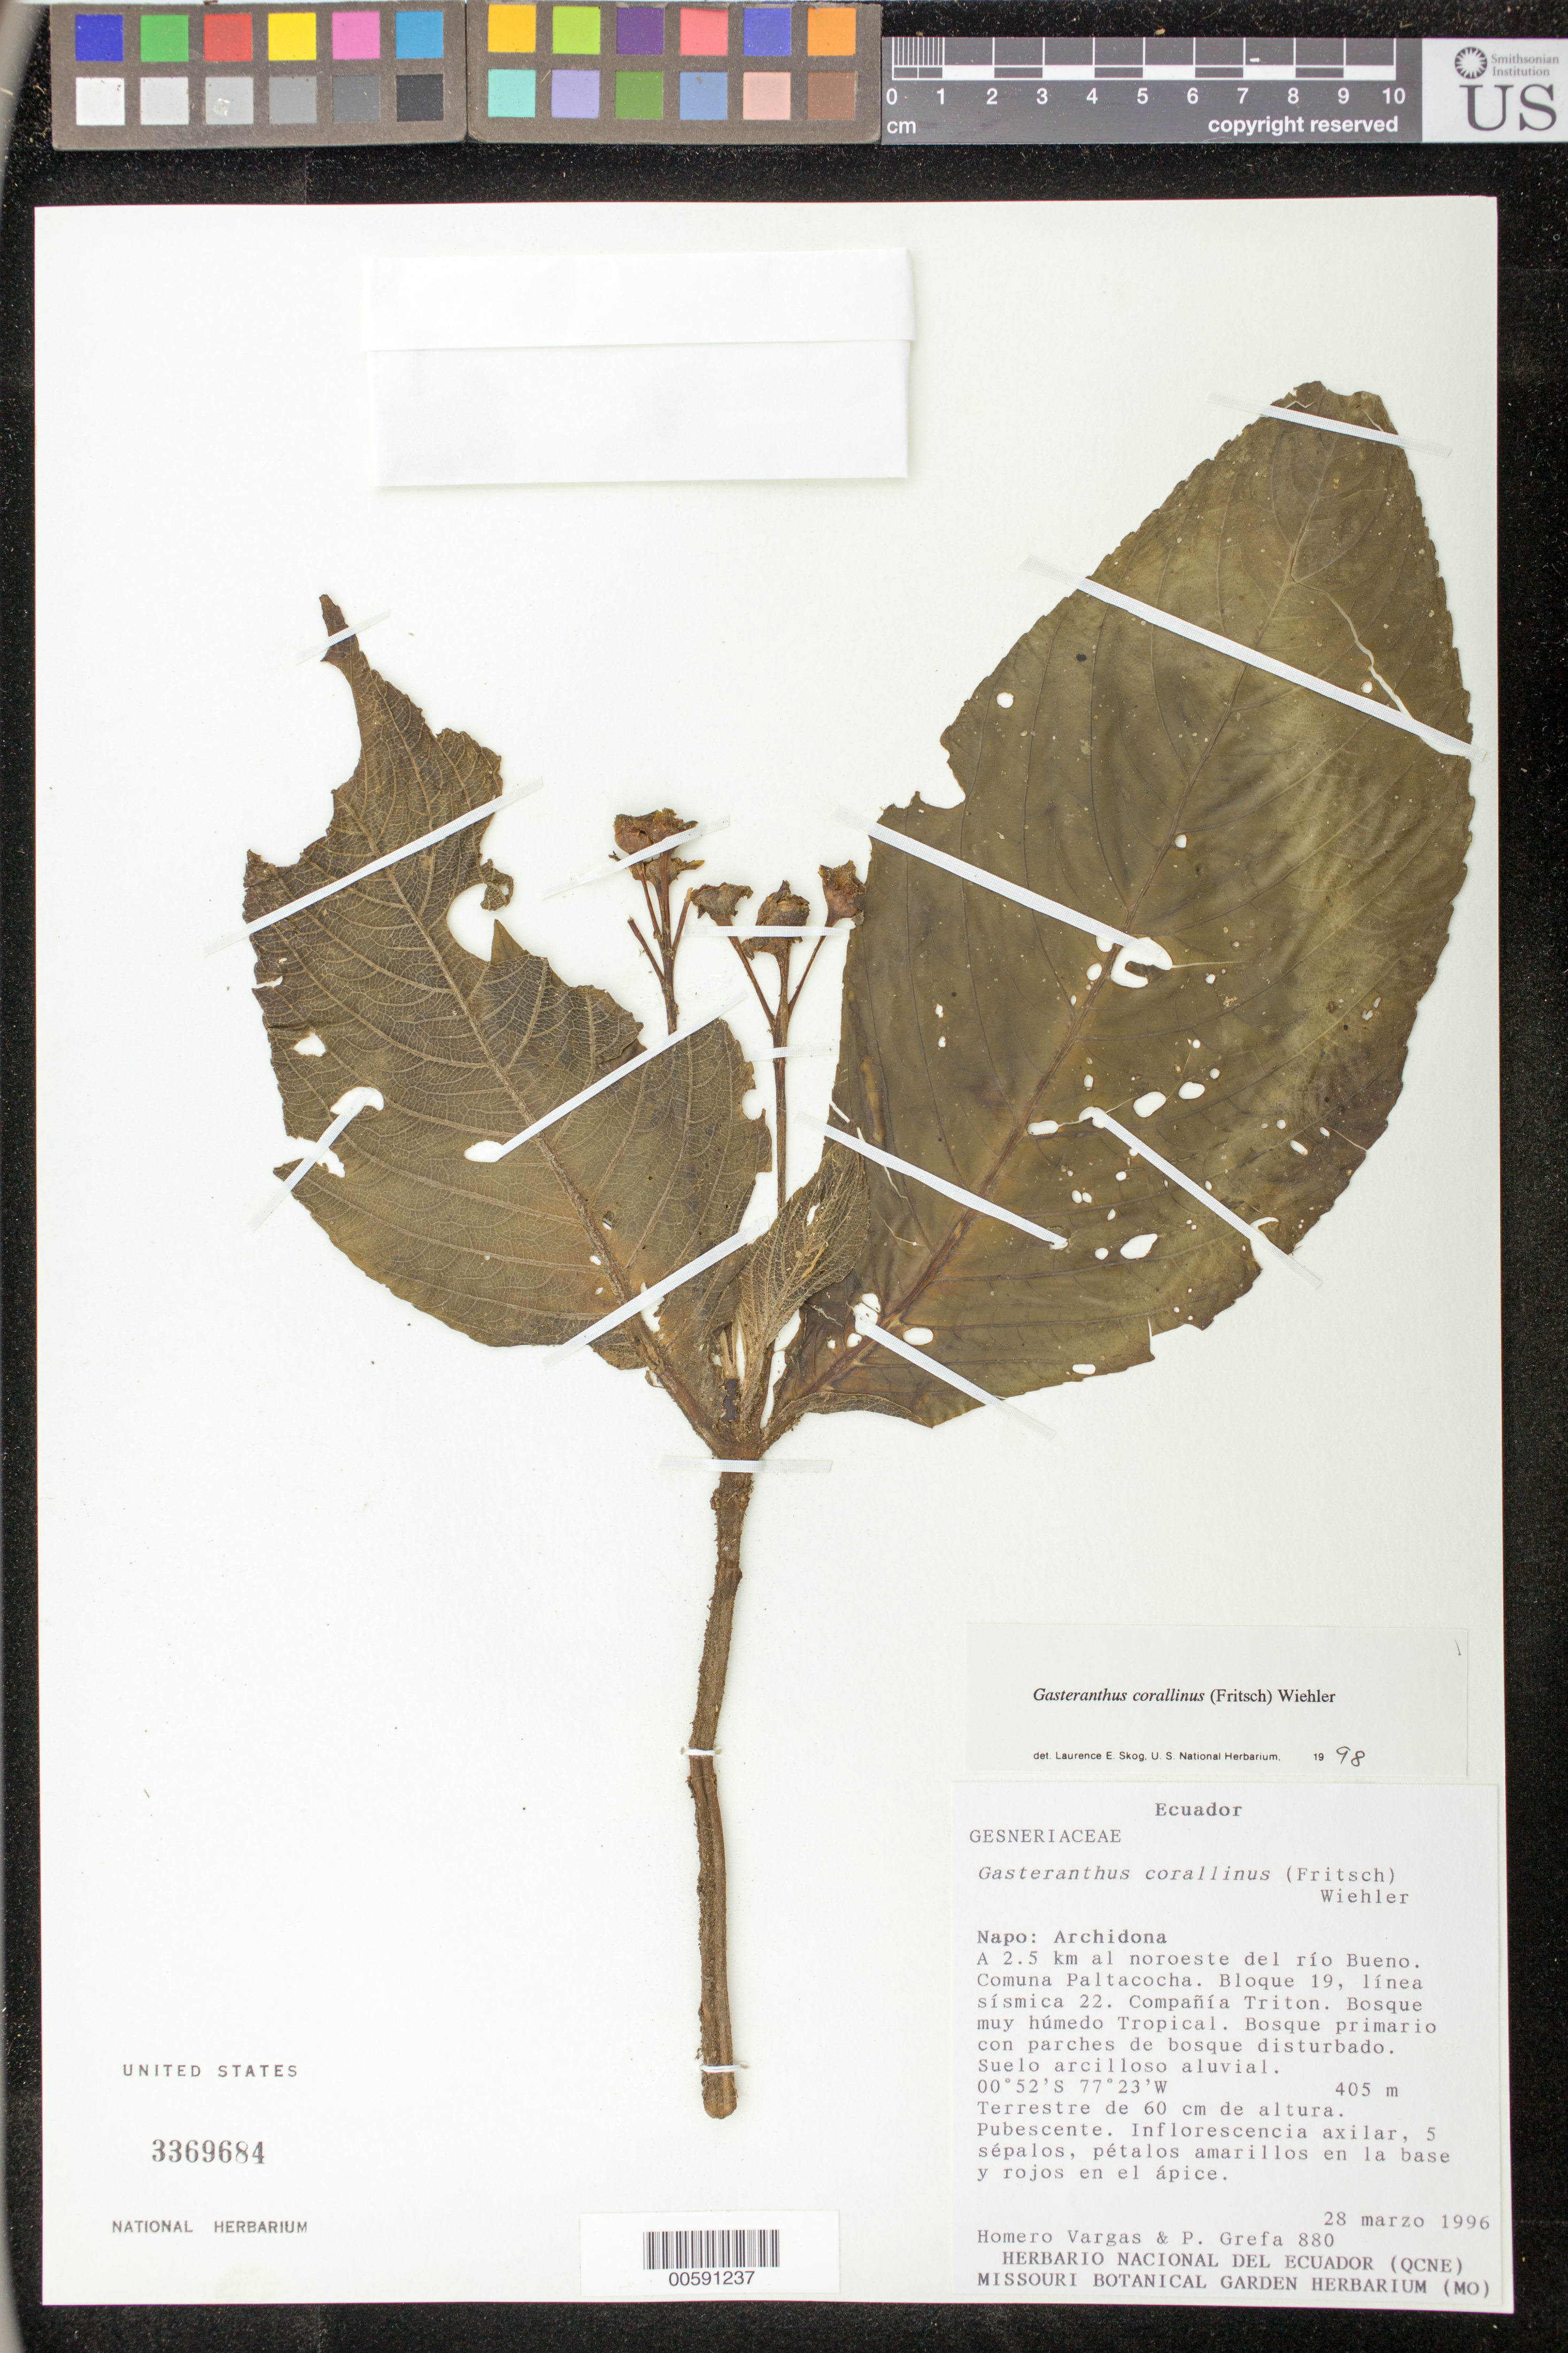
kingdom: Plantae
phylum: Tracheophyta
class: Magnoliopsida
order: Lamiales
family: Gesneriaceae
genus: Gasteranthus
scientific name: Gasteranthus corallinus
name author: (Fritsch) Wiehler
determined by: Skog, Laurence E.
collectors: H. Vargas & P. Grefa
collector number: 880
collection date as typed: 28 Mar 1996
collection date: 1996-03-28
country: Ecuador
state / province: Napo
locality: Archidona: A 2.5 km al noroeste del río Bueno, comuna Paltacocha, bloque 19, línea sísmica 22, Compañía Triton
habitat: Bosque muy húmedo tropical; bosque rimario con parches de bosque disturbado, suelo arcilloso aluvial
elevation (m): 405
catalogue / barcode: US 3369684